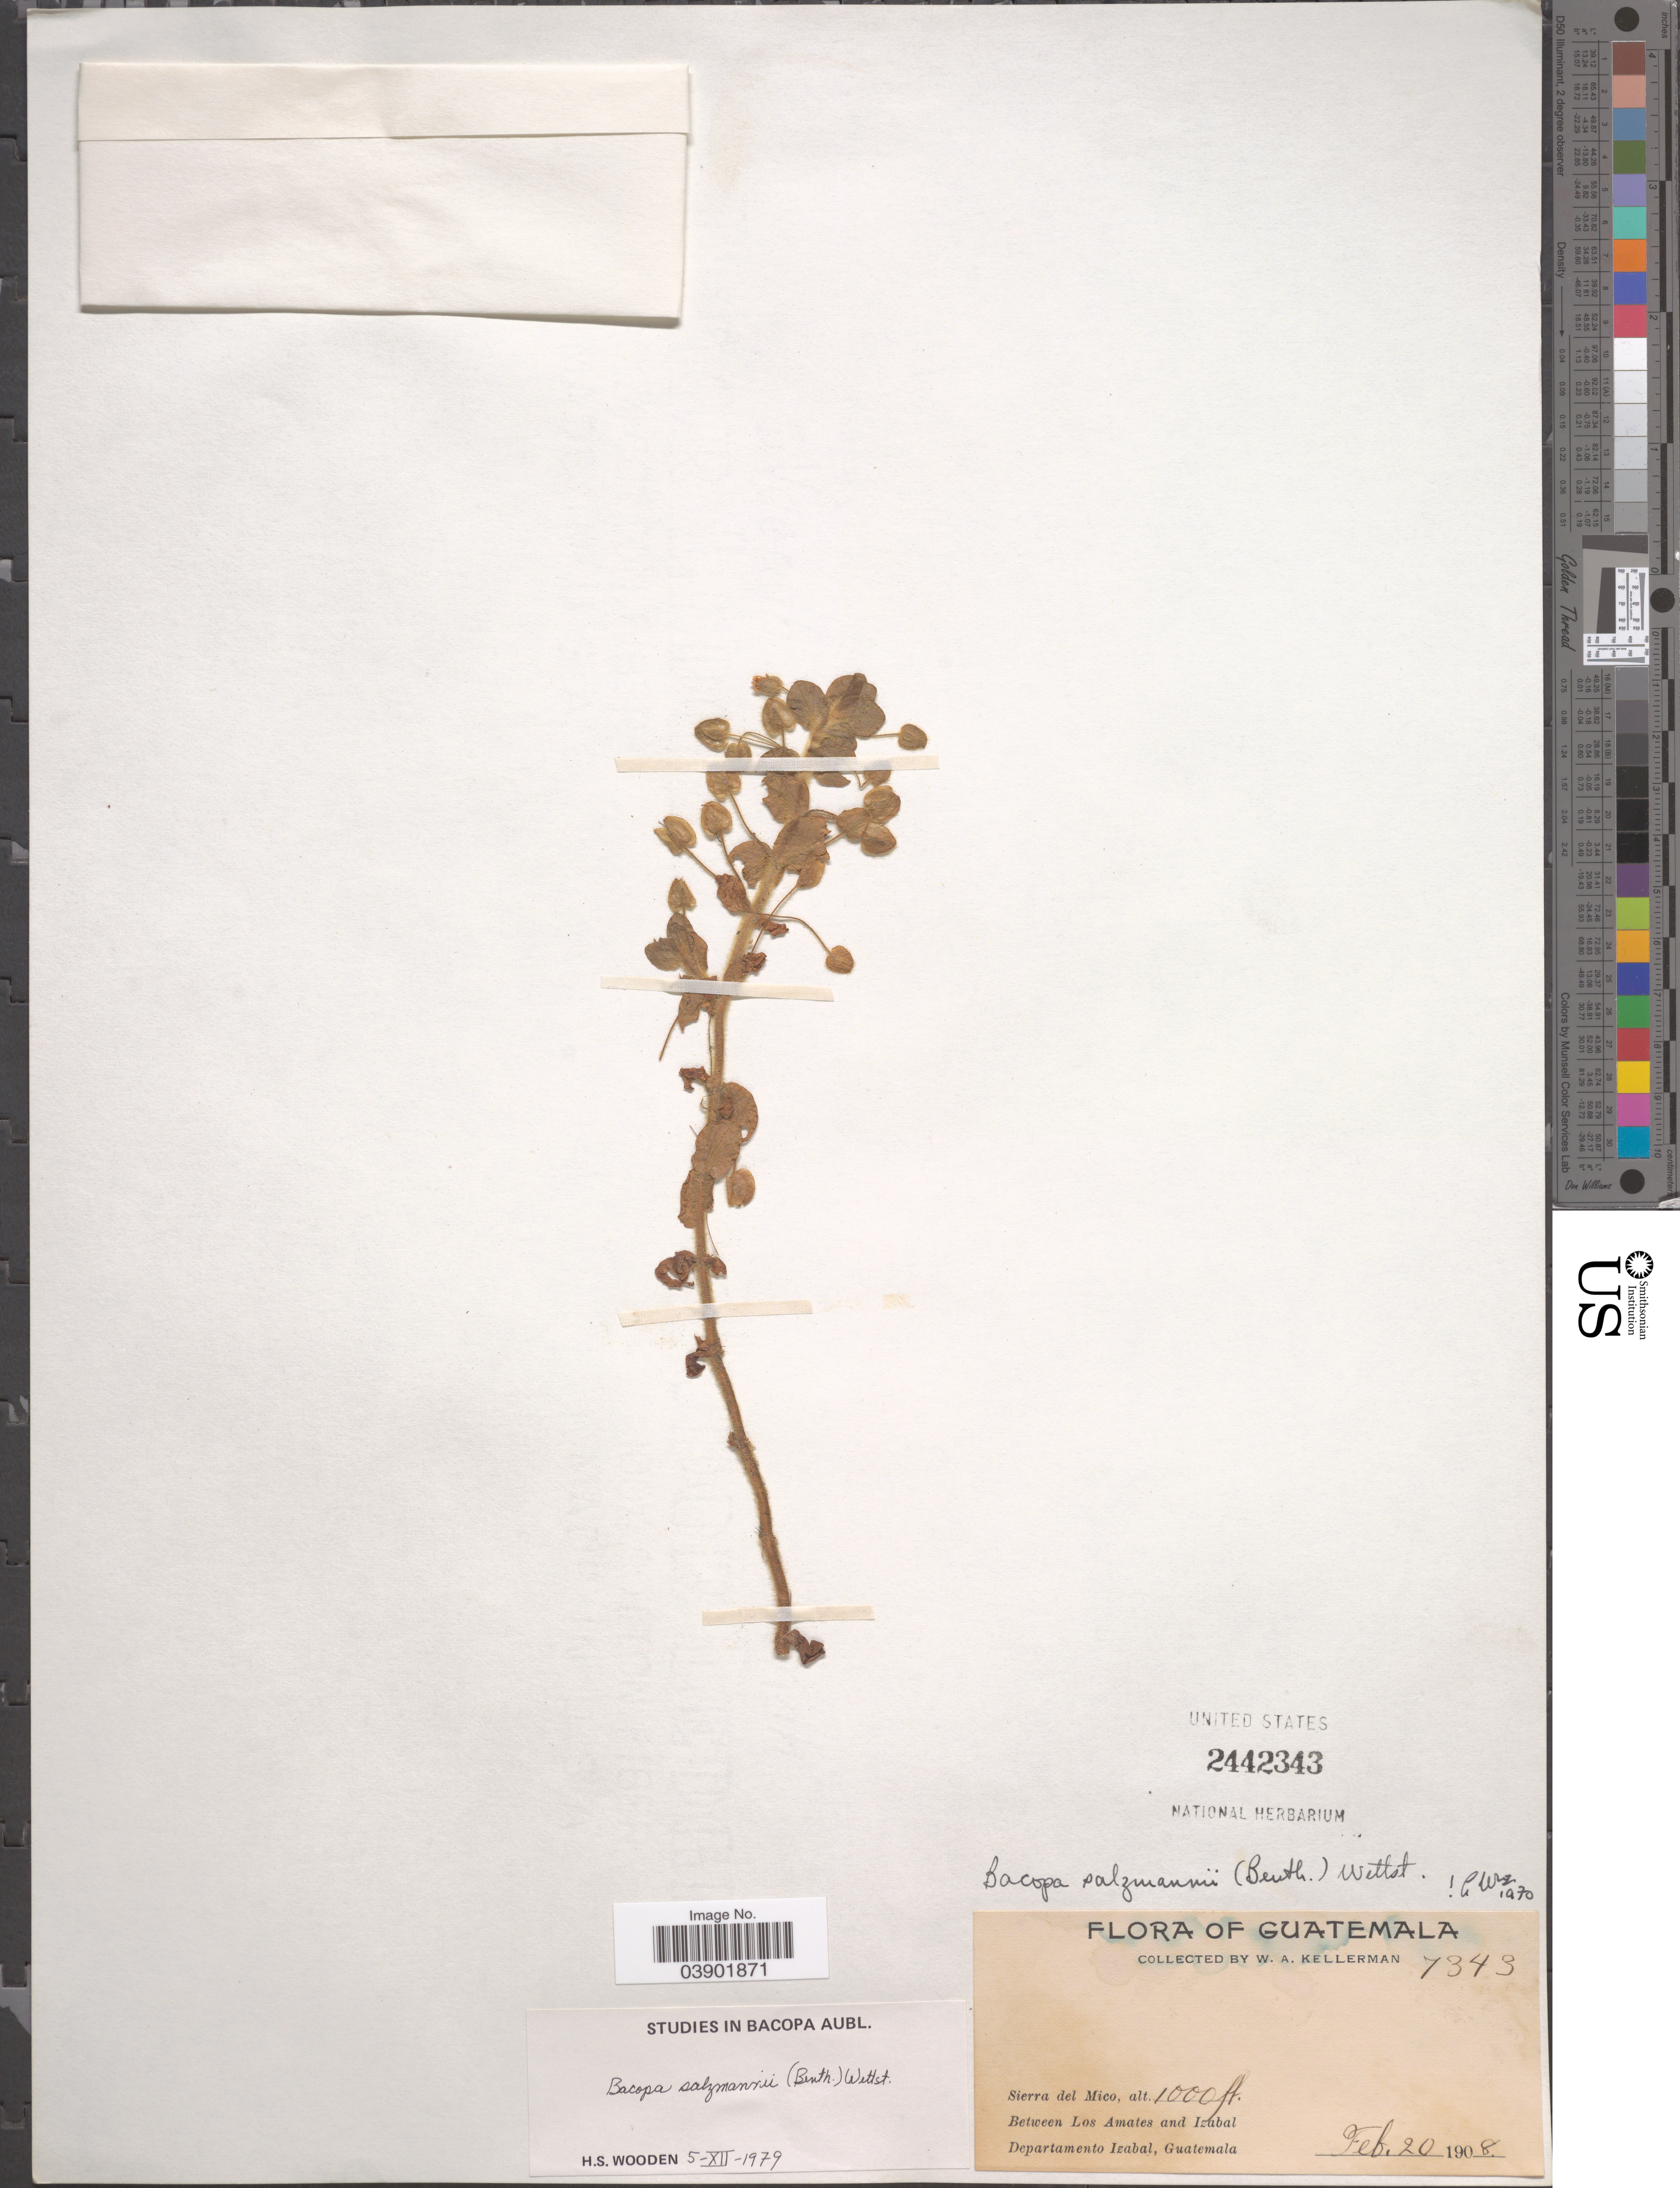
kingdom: Plantae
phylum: Tracheophyta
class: Magnoliopsida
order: Lamiales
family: Plantaginaceae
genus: Bacopa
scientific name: Bacopa salzmannii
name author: (Benth.) Wettst. ex Edwall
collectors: W. Kellerman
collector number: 7343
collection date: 1908-02-20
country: Guatemala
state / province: Izabal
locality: Sierra del Mico, Between Los Amates and Izabal. Departamento Izabal.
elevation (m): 305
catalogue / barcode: US 2442343